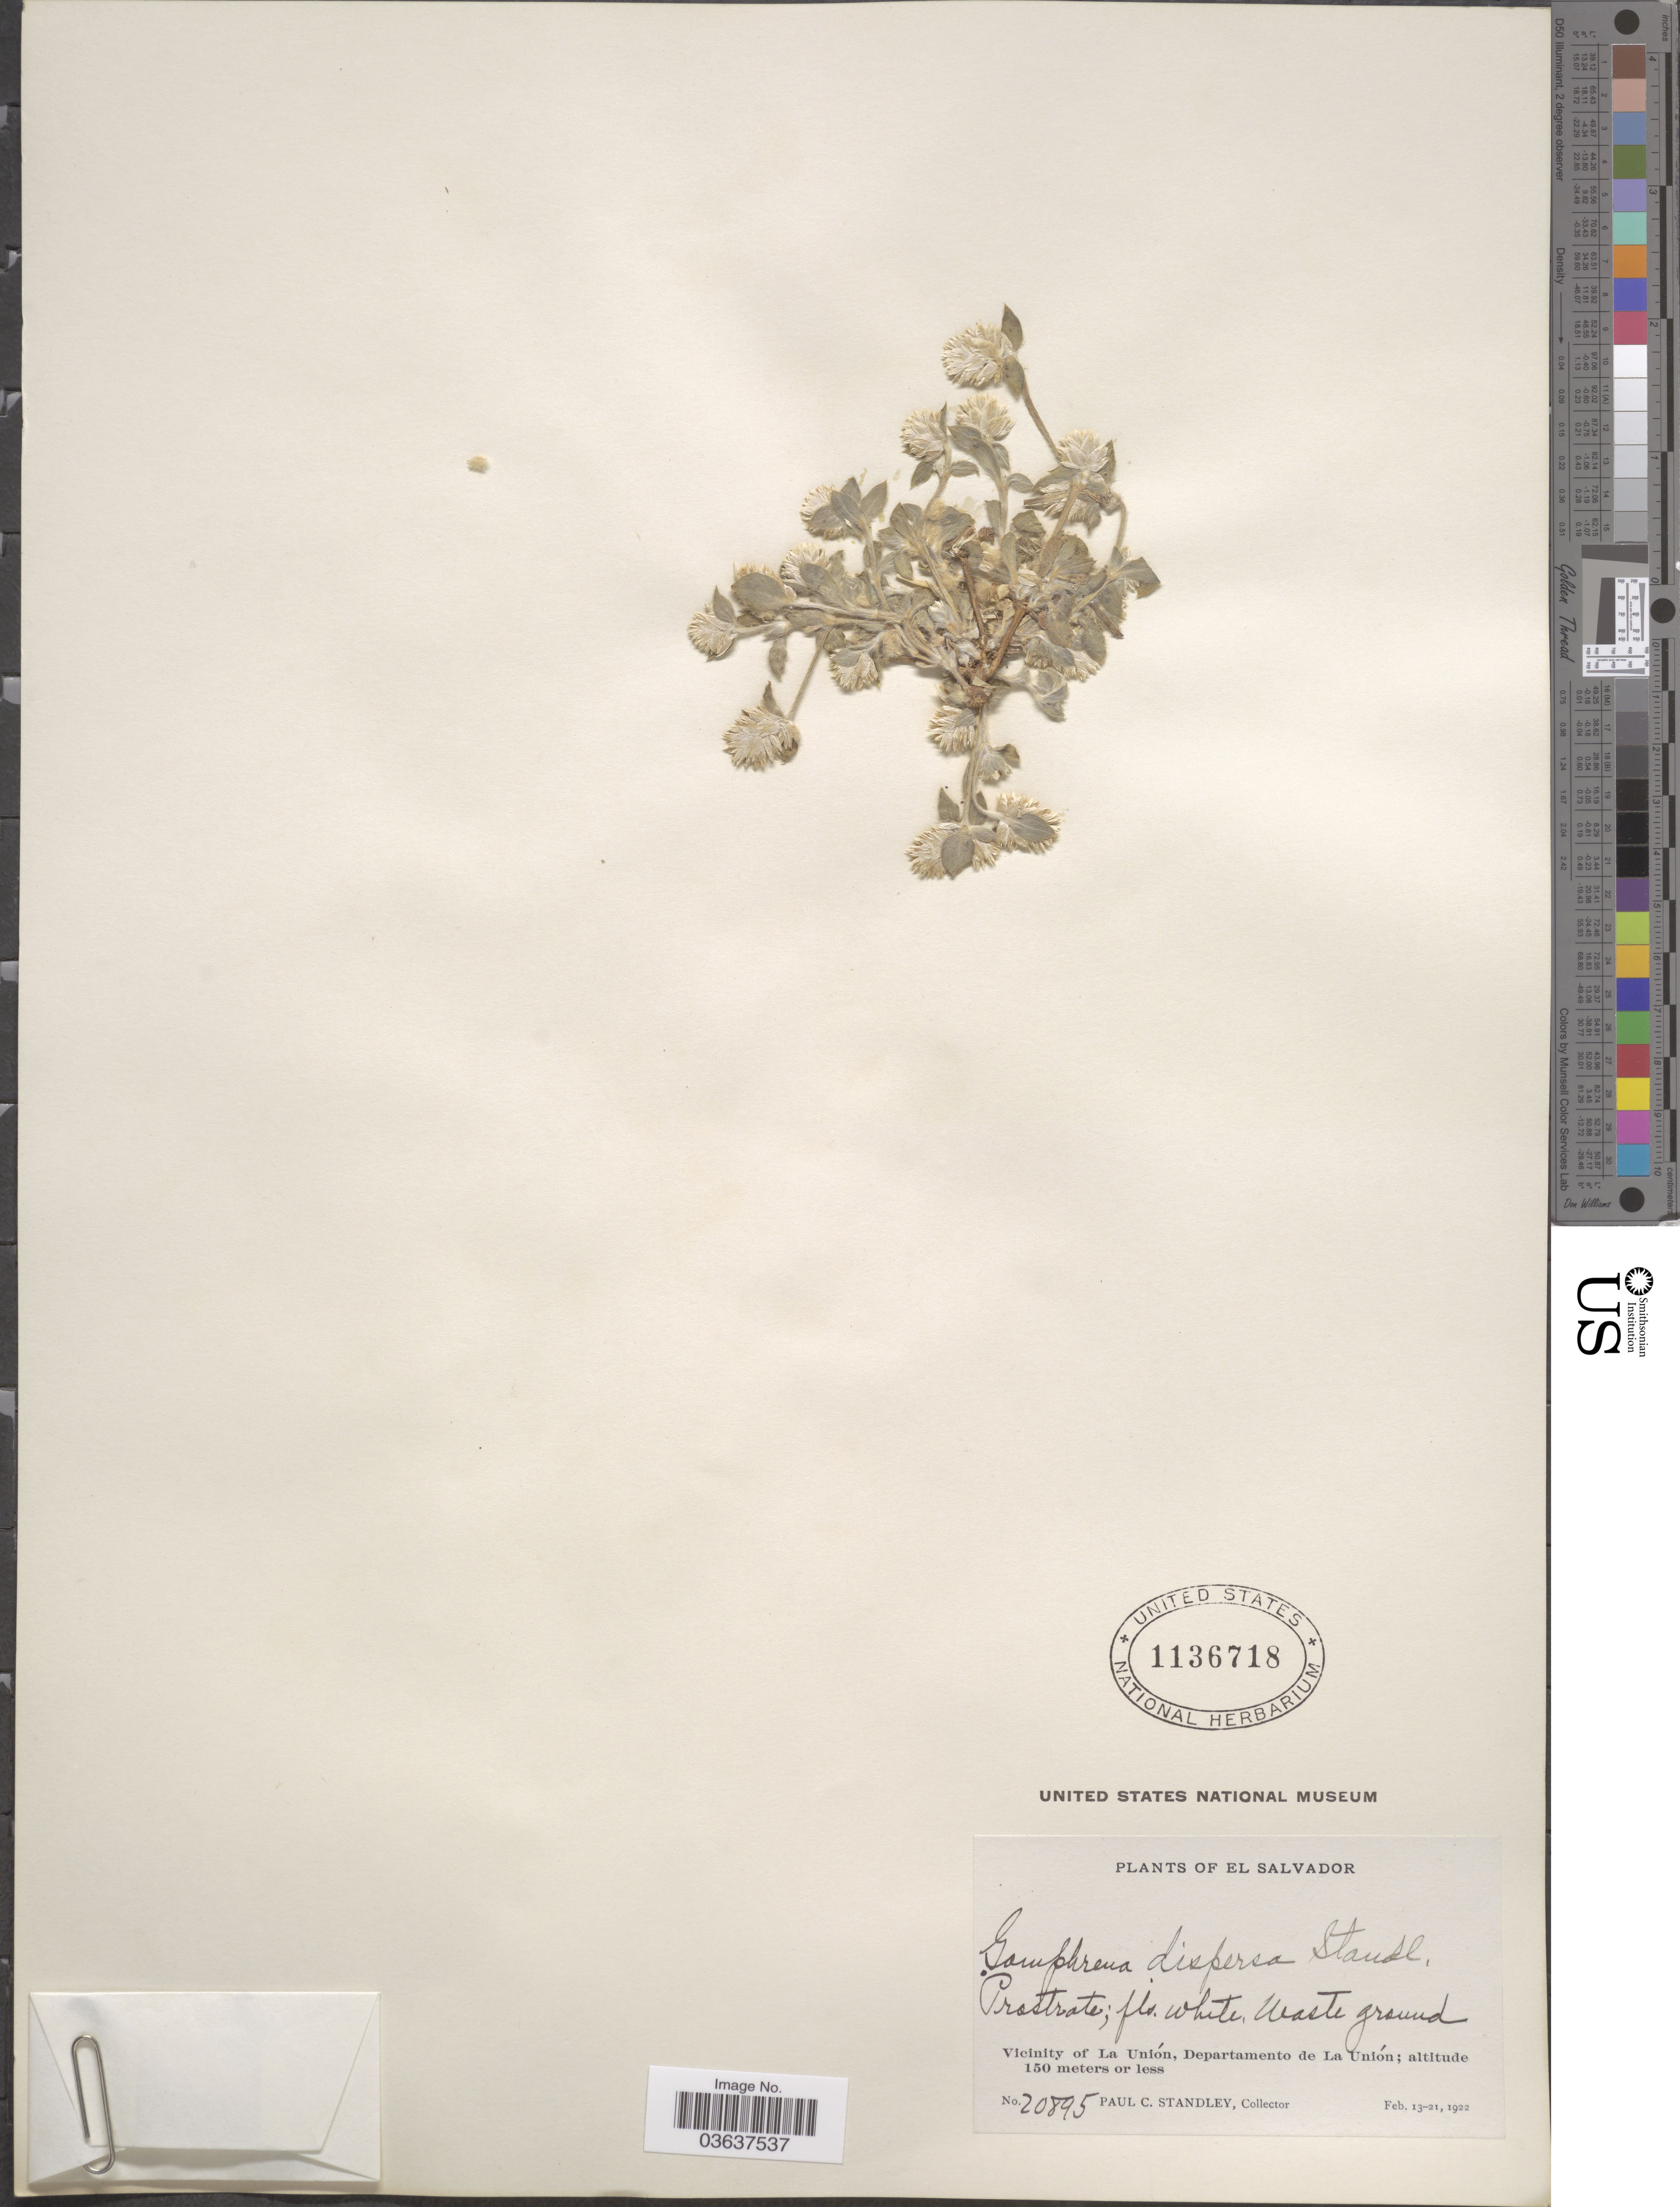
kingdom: Plantae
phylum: Tracheophyta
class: Magnoliopsida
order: Caryophyllales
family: Amaranthaceae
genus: Gomphrena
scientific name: Gomphrena dispersa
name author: Standl.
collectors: P. C. Standley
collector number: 20895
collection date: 1922-02-13/1922-02-21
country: El Salvador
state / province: La Union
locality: Vicinity of La Unión, Departamento de La Unión.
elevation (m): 150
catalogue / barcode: US 1136718